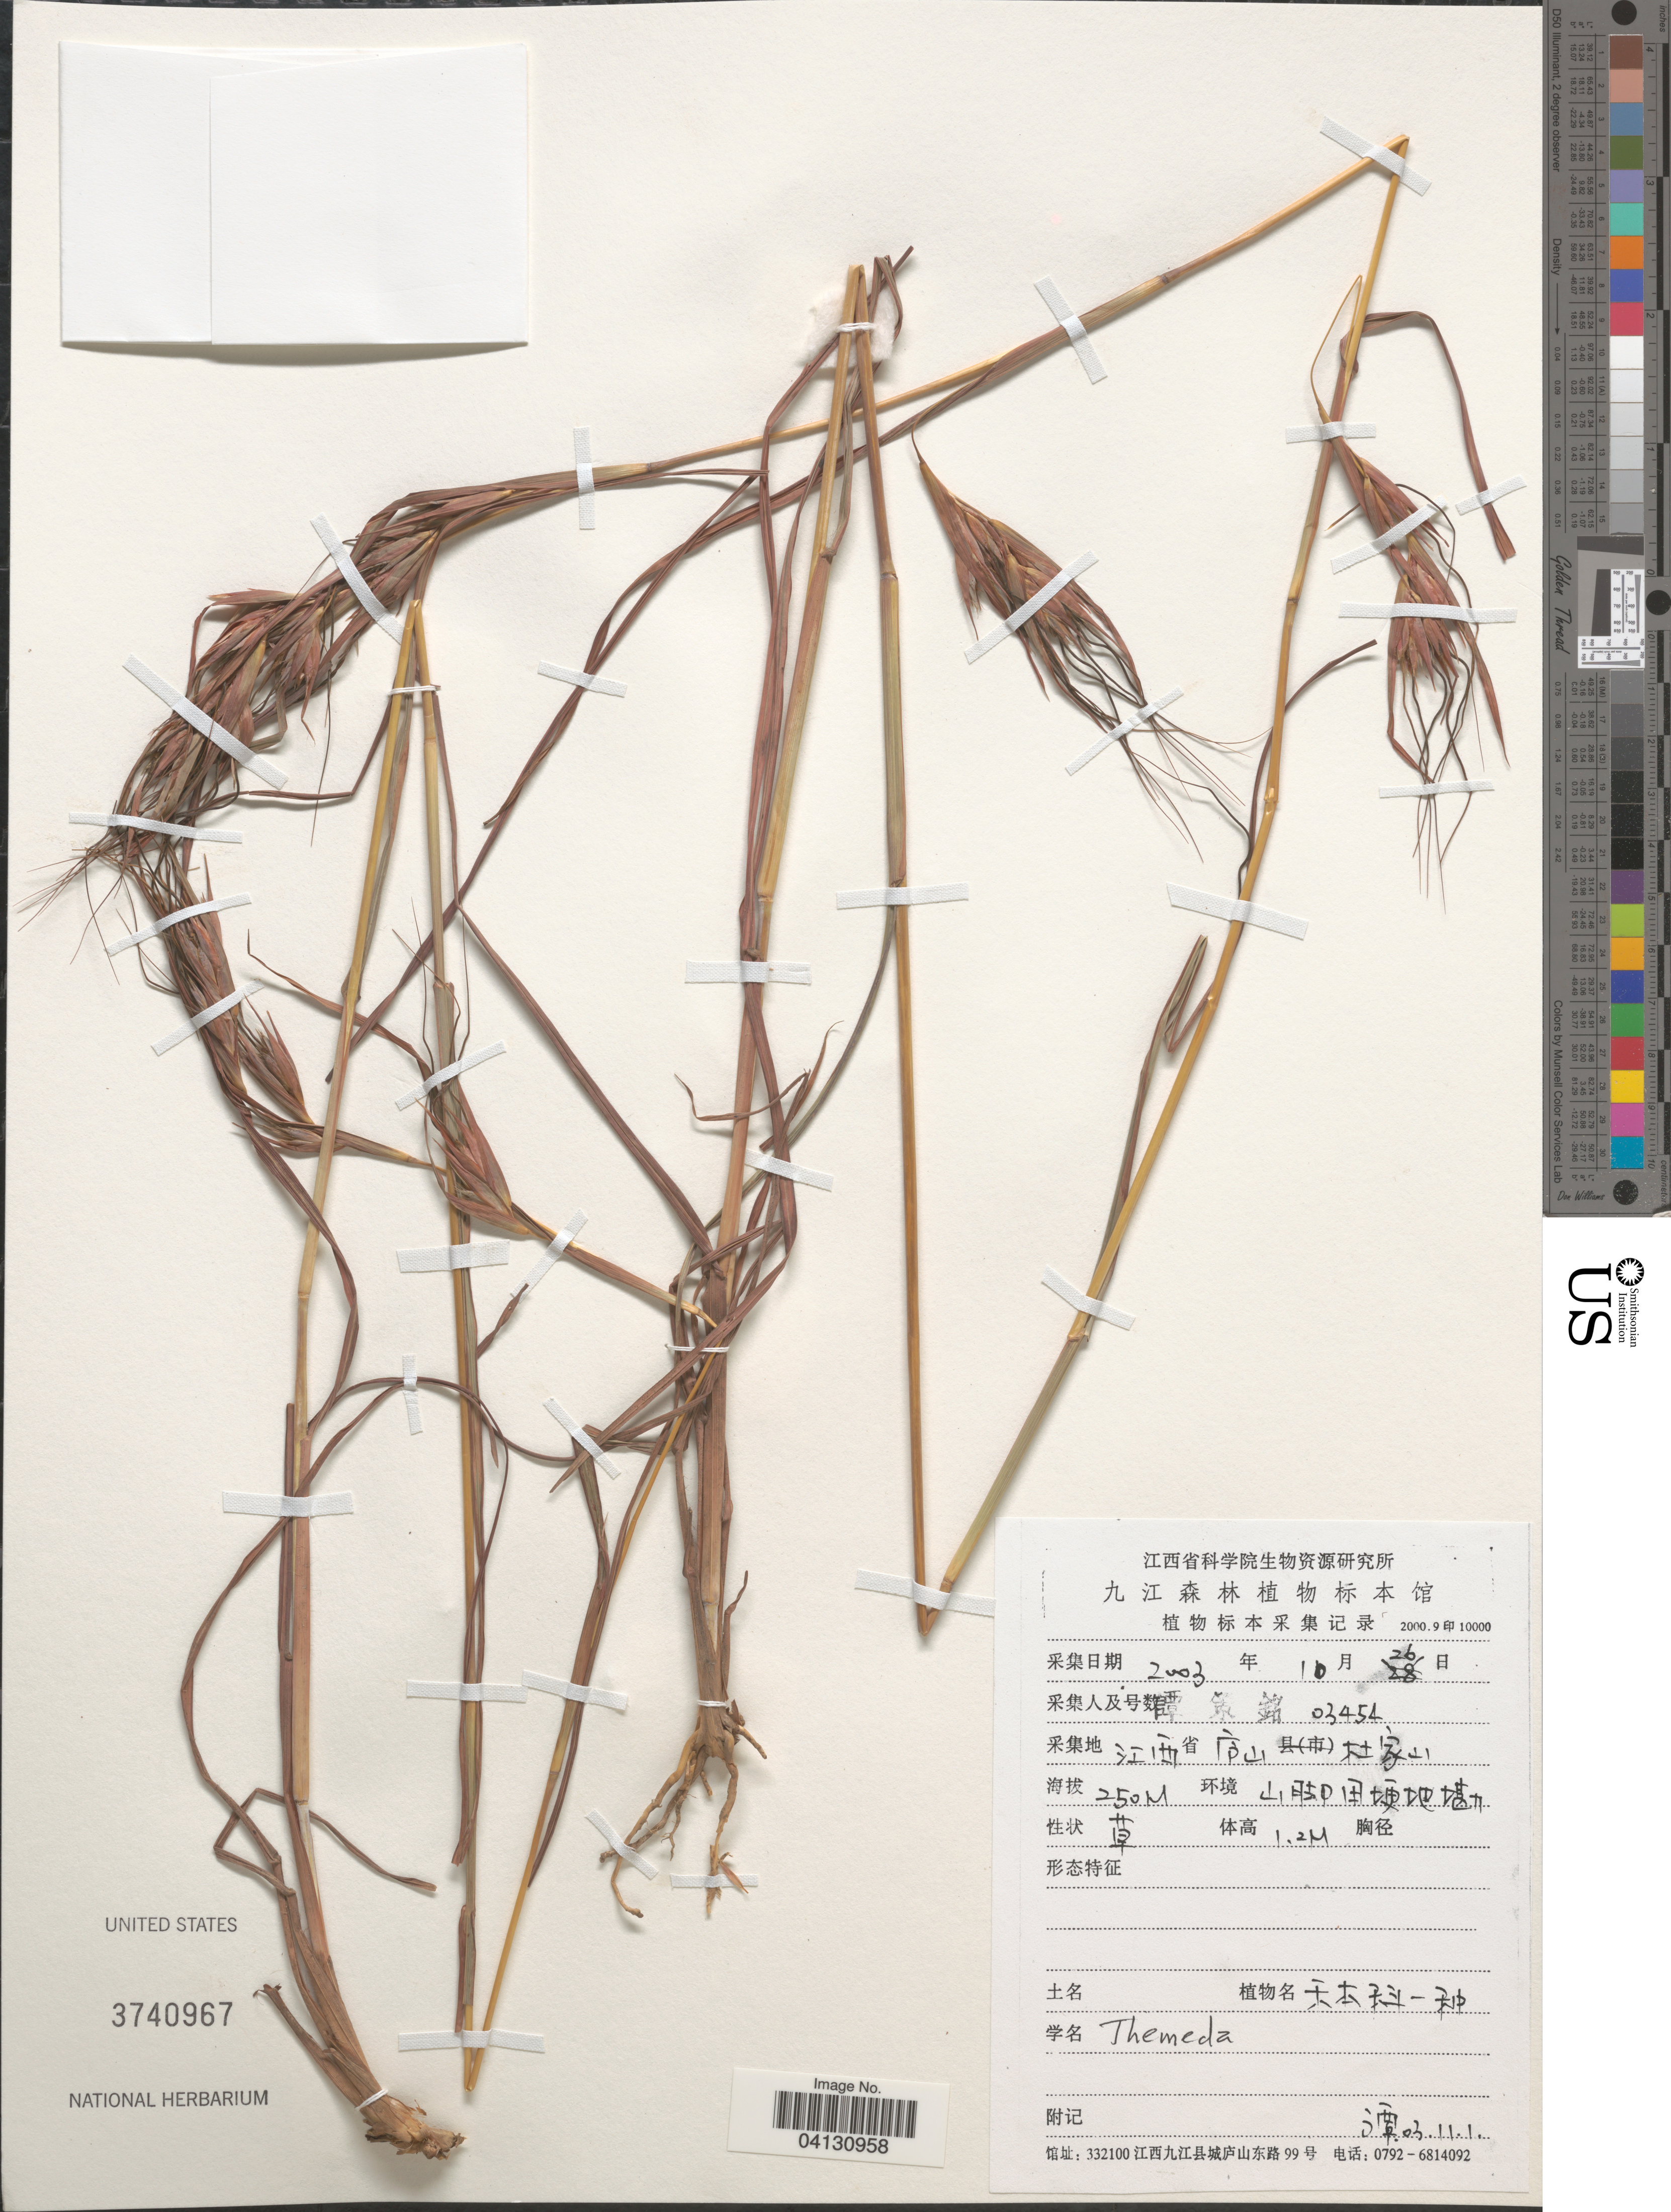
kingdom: Plantae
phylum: Tracheophyta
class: Liliopsida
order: Poales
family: Poaceae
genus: Themeda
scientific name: Themeda sp.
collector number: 03454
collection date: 2003-10-26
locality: X.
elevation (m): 250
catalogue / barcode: US 3740967